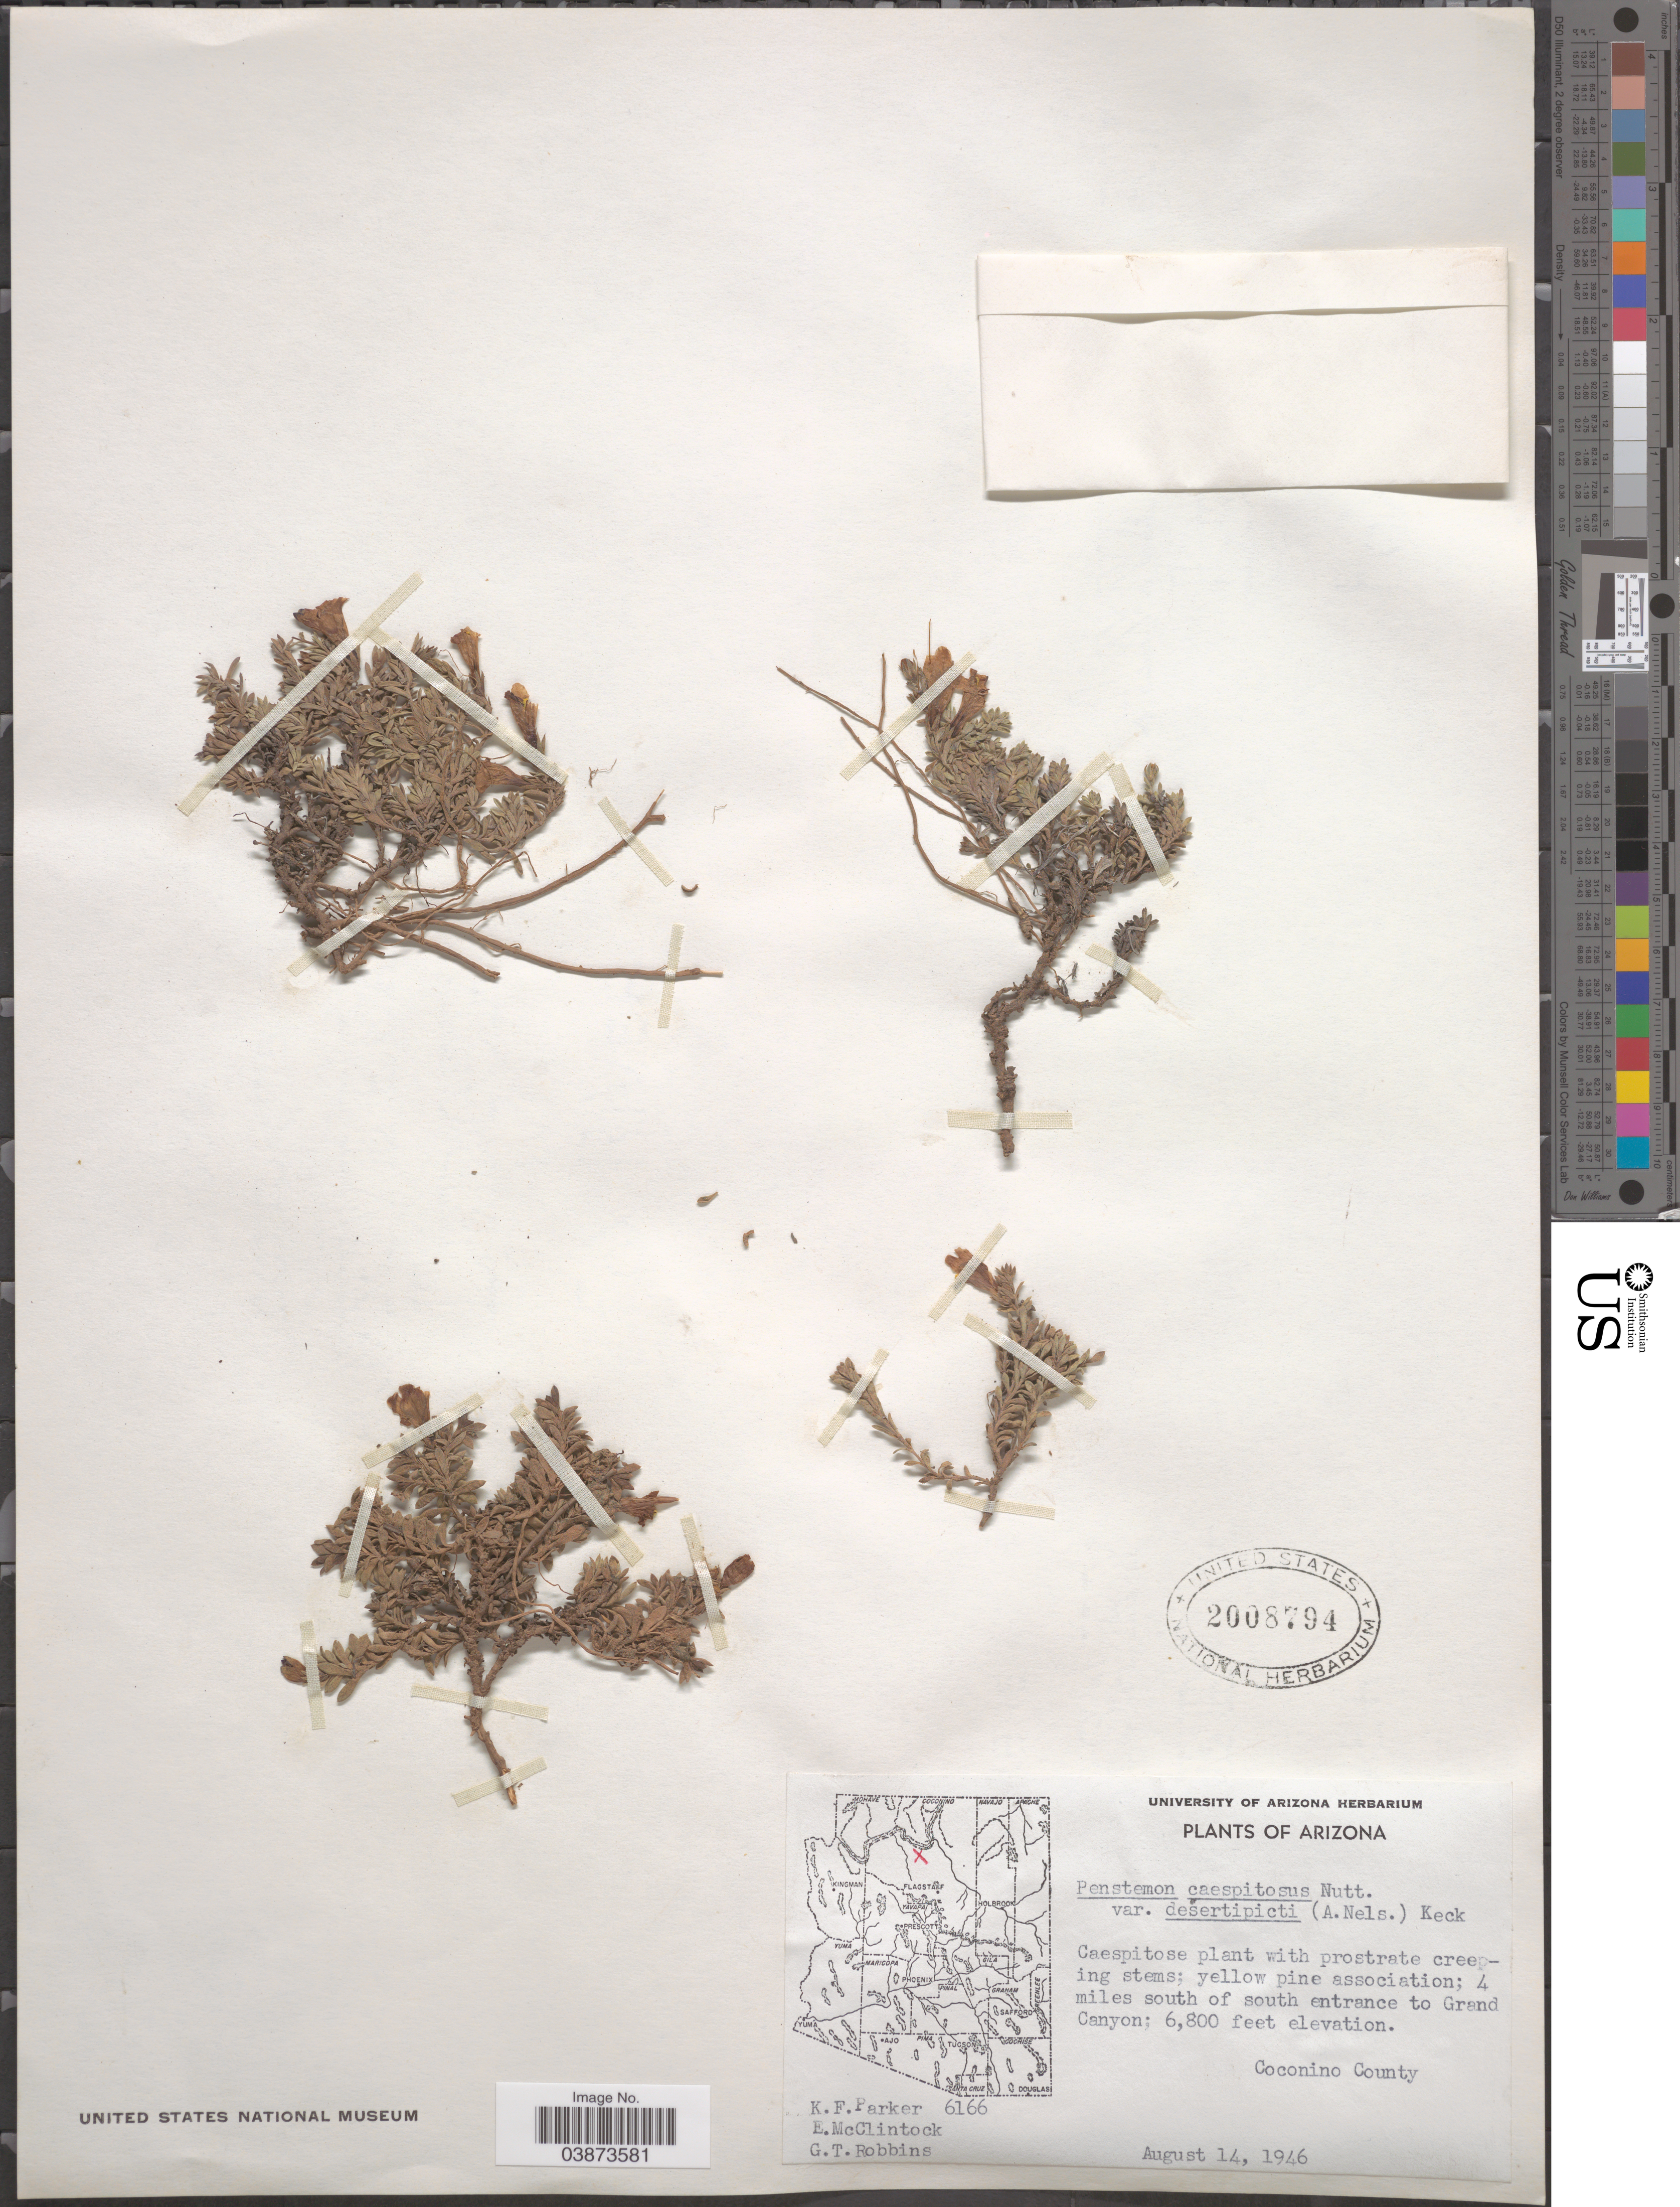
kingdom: Plantae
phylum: Tracheophyta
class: Magnoliopsida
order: Lamiales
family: Plantaginaceae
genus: Penstemon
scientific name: Penstemon caespitosus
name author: Nutt. ex A. Gray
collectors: K. F. Parker, E. McClintock & G. T. Robbins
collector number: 6166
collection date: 1946-08-14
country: United States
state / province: Arizona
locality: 4 miles south of south entrance to Grand Canyon. Coconino County.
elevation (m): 2073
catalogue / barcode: US 2008794